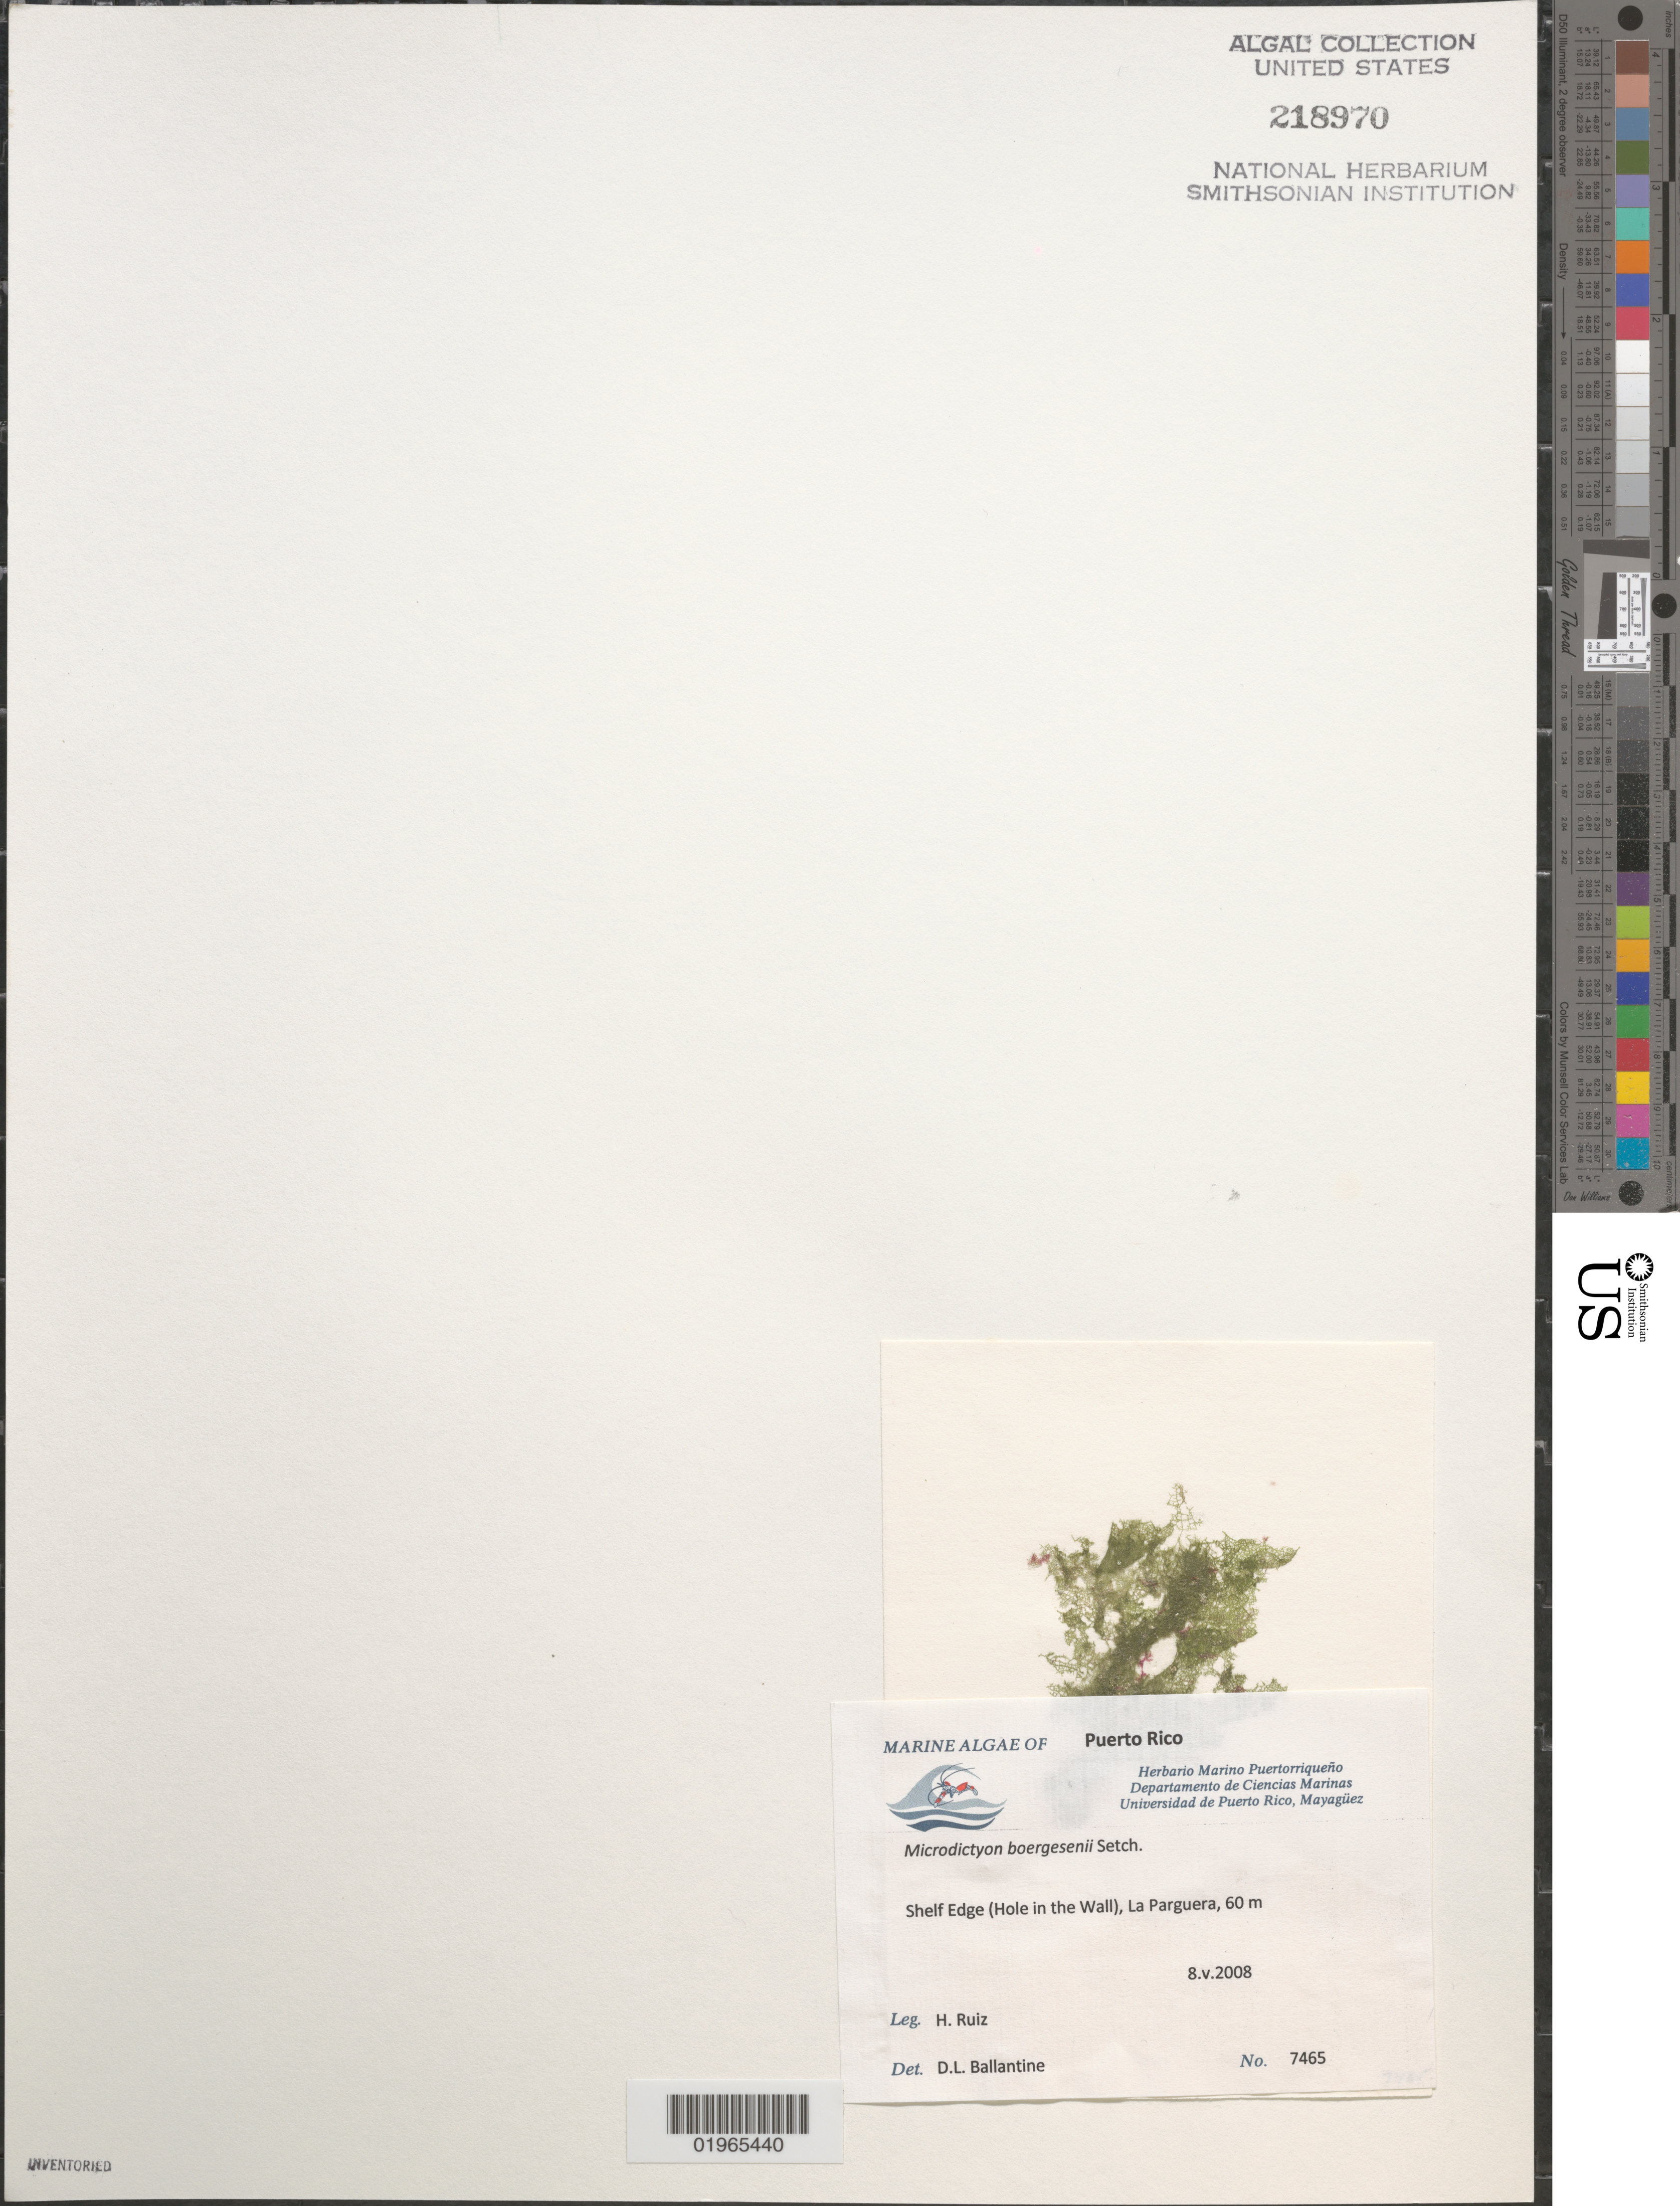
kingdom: Plantae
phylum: Chlorophyta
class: Ulvophyceae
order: Cladophorales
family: Anadyomenaceae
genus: Microdictyon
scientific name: Microdictyon boergesenii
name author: Setch.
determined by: Ballantine, D. L.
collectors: H. Ruiz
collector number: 7465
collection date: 2008-05-08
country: Puerto Rico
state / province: Lajas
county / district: La Parguera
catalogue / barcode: US 218970